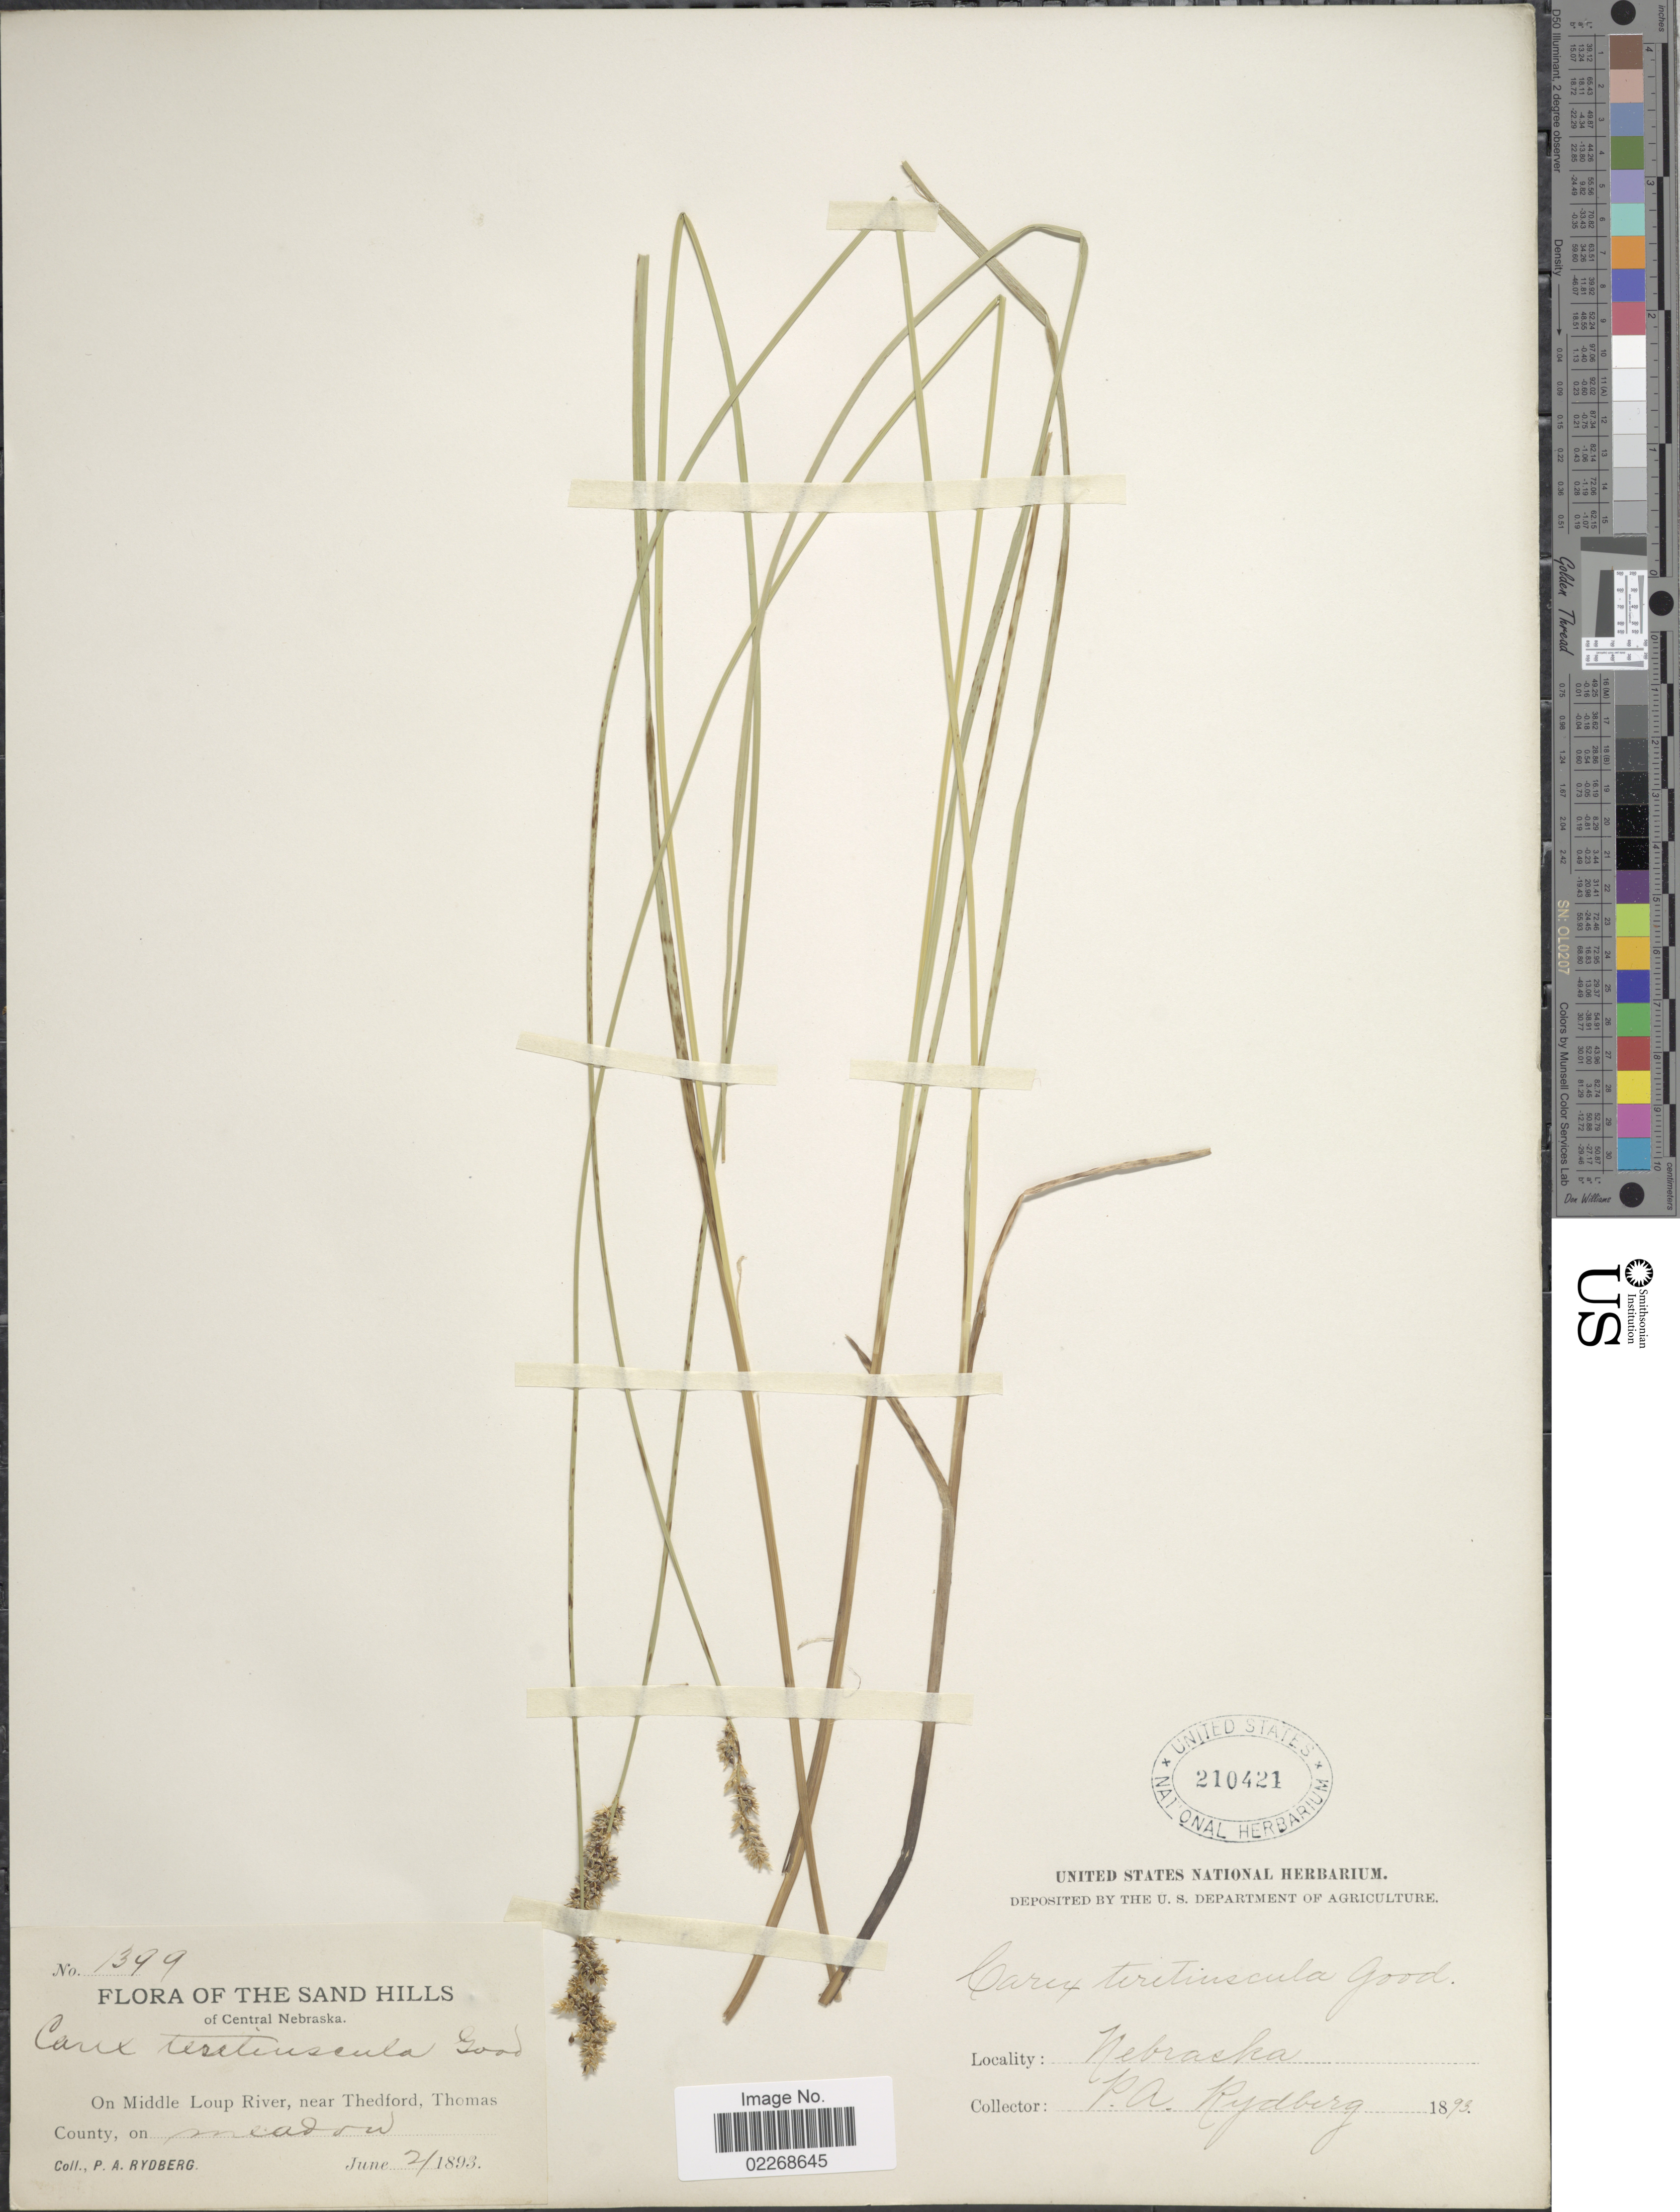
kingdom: Plantae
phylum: Tracheophyta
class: Liliopsida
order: Poales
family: Cyperaceae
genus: Carex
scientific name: Carex diandra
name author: Schrank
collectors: P. A. Rydberg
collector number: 1399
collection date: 1893-06-21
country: United States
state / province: Nebraska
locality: The Sand Hills of Central Nebraska, on Middle Loup River, near Thedford, Thomas County, on meadow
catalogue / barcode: US 210421